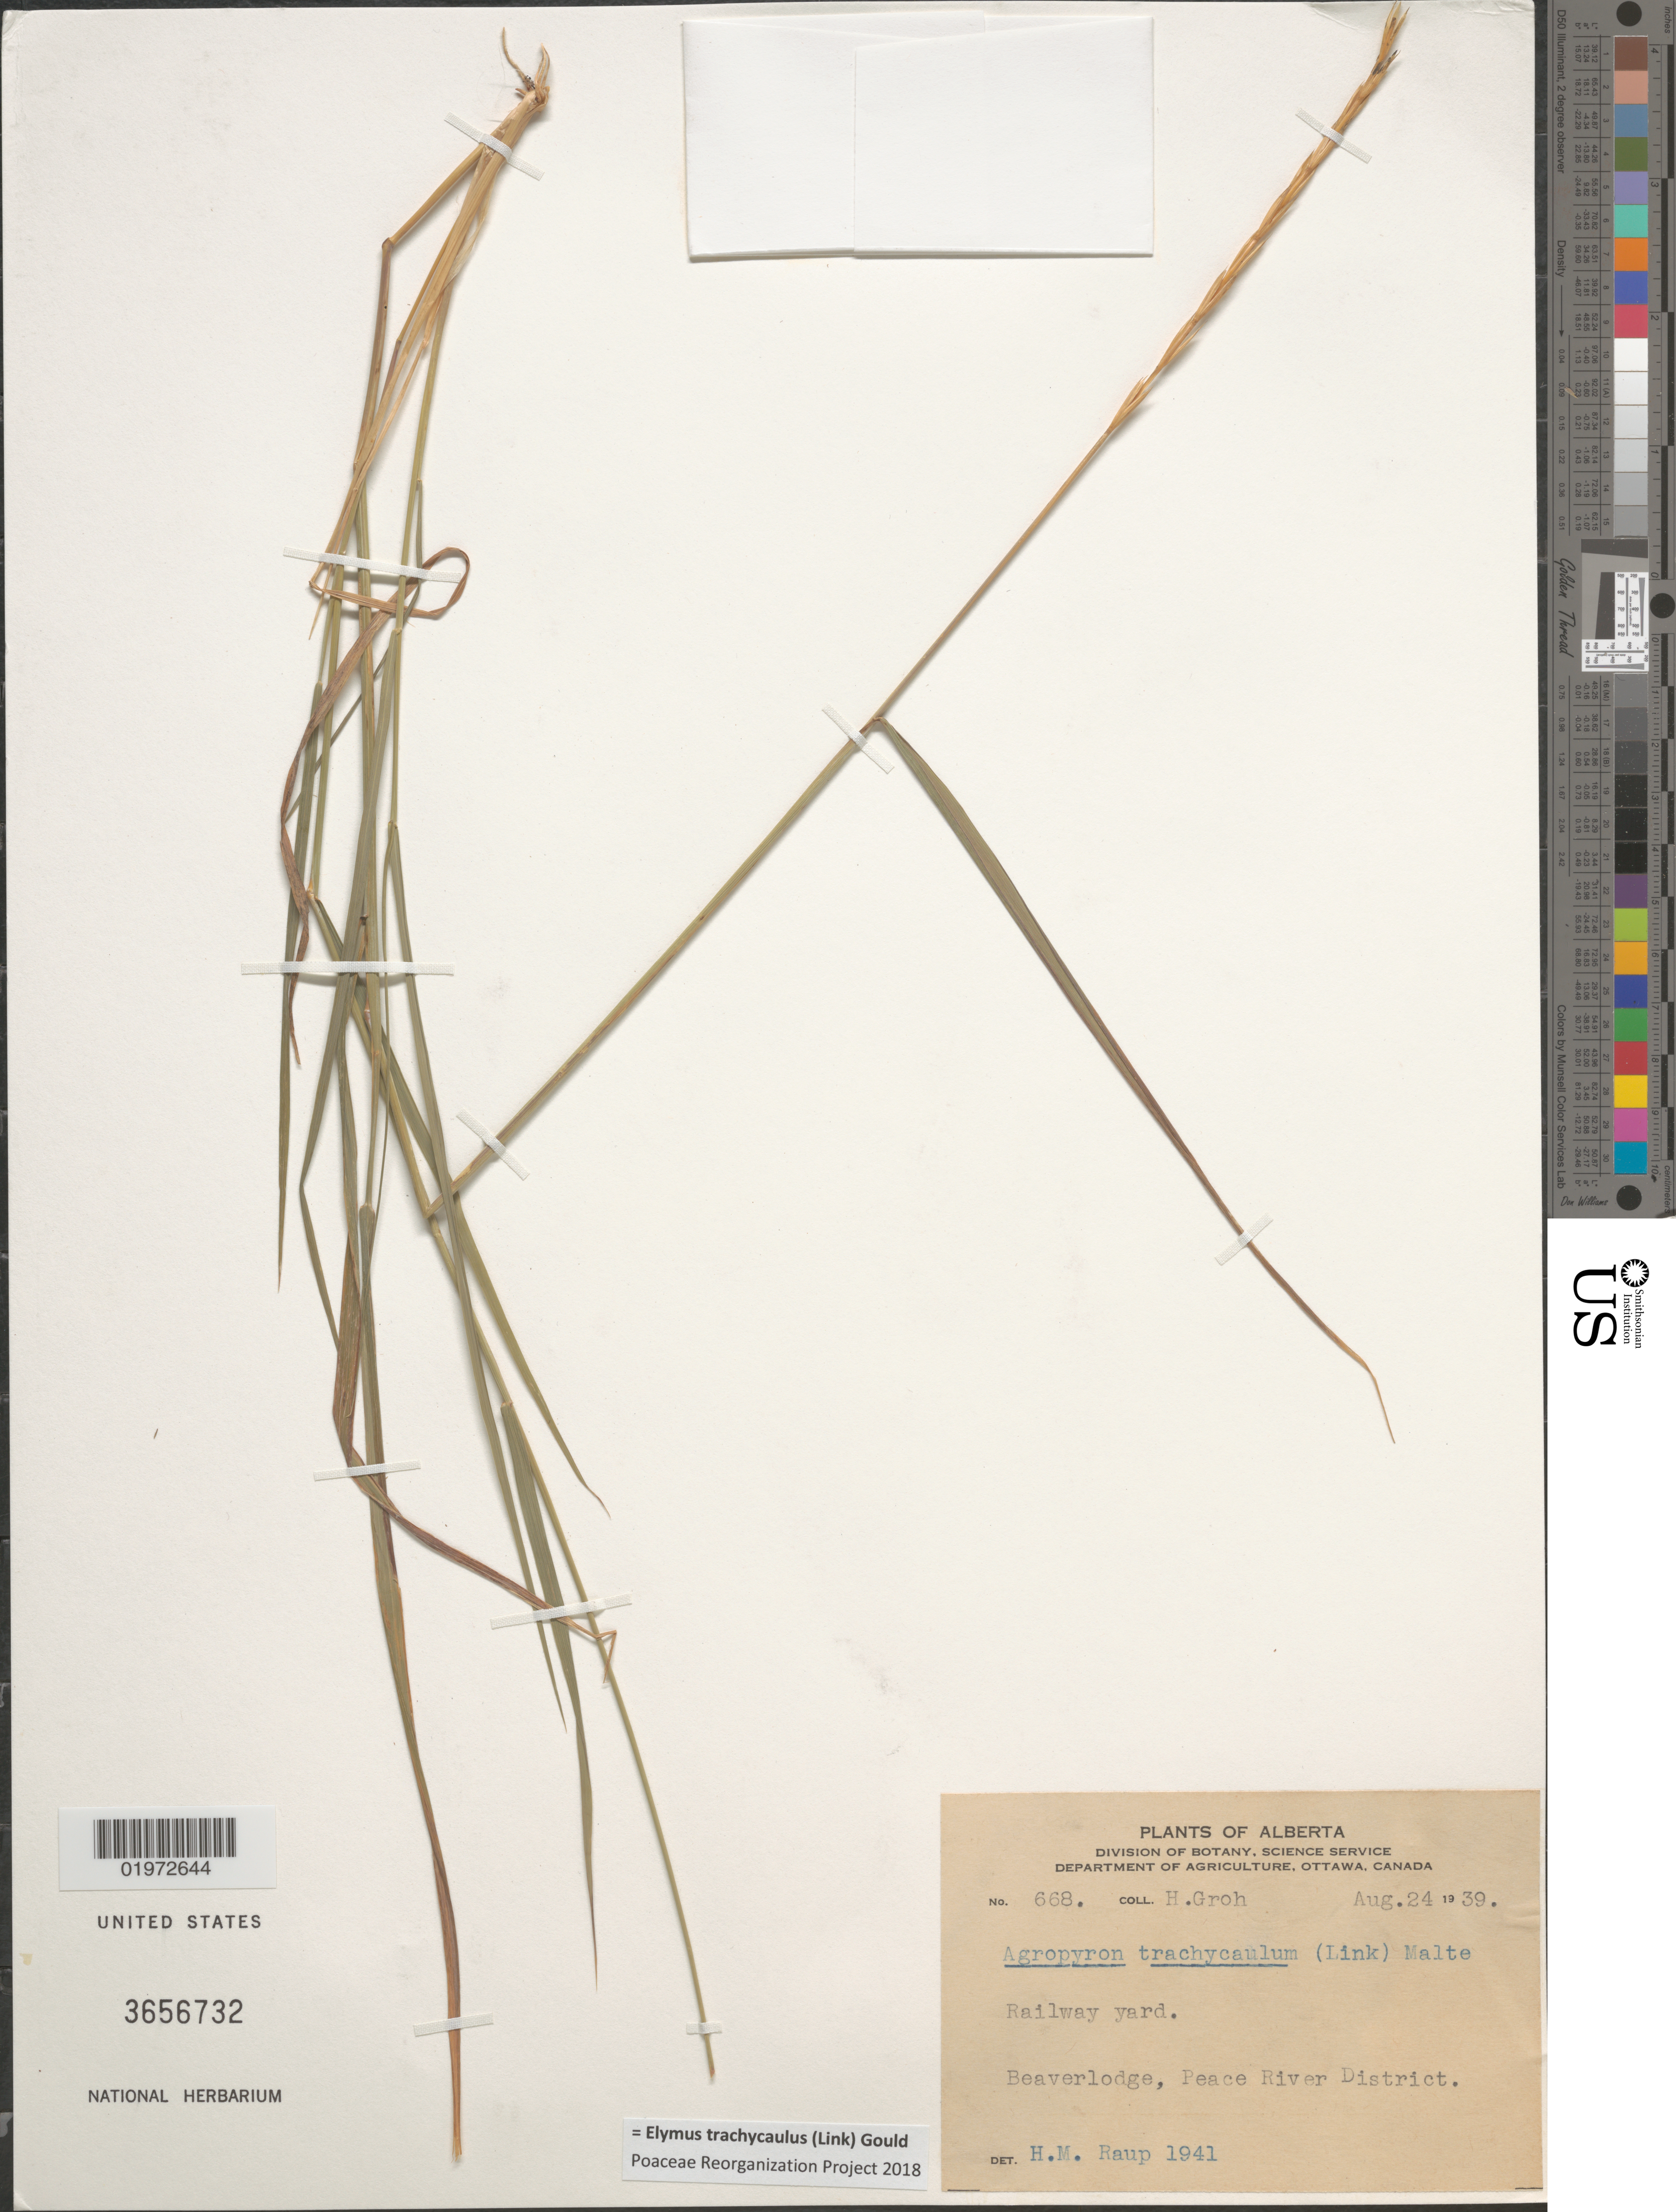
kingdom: Plantae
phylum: Tracheophyta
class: Liliopsida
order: Poales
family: Poaceae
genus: Elymus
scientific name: Elymus trachycaulus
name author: (Link) Gould ex Shinners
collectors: H. Groh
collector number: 668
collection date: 1939-08-24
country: Canada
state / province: Alberta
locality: Railway yard. Beaverlodge, Peace River District.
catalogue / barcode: US 3656732